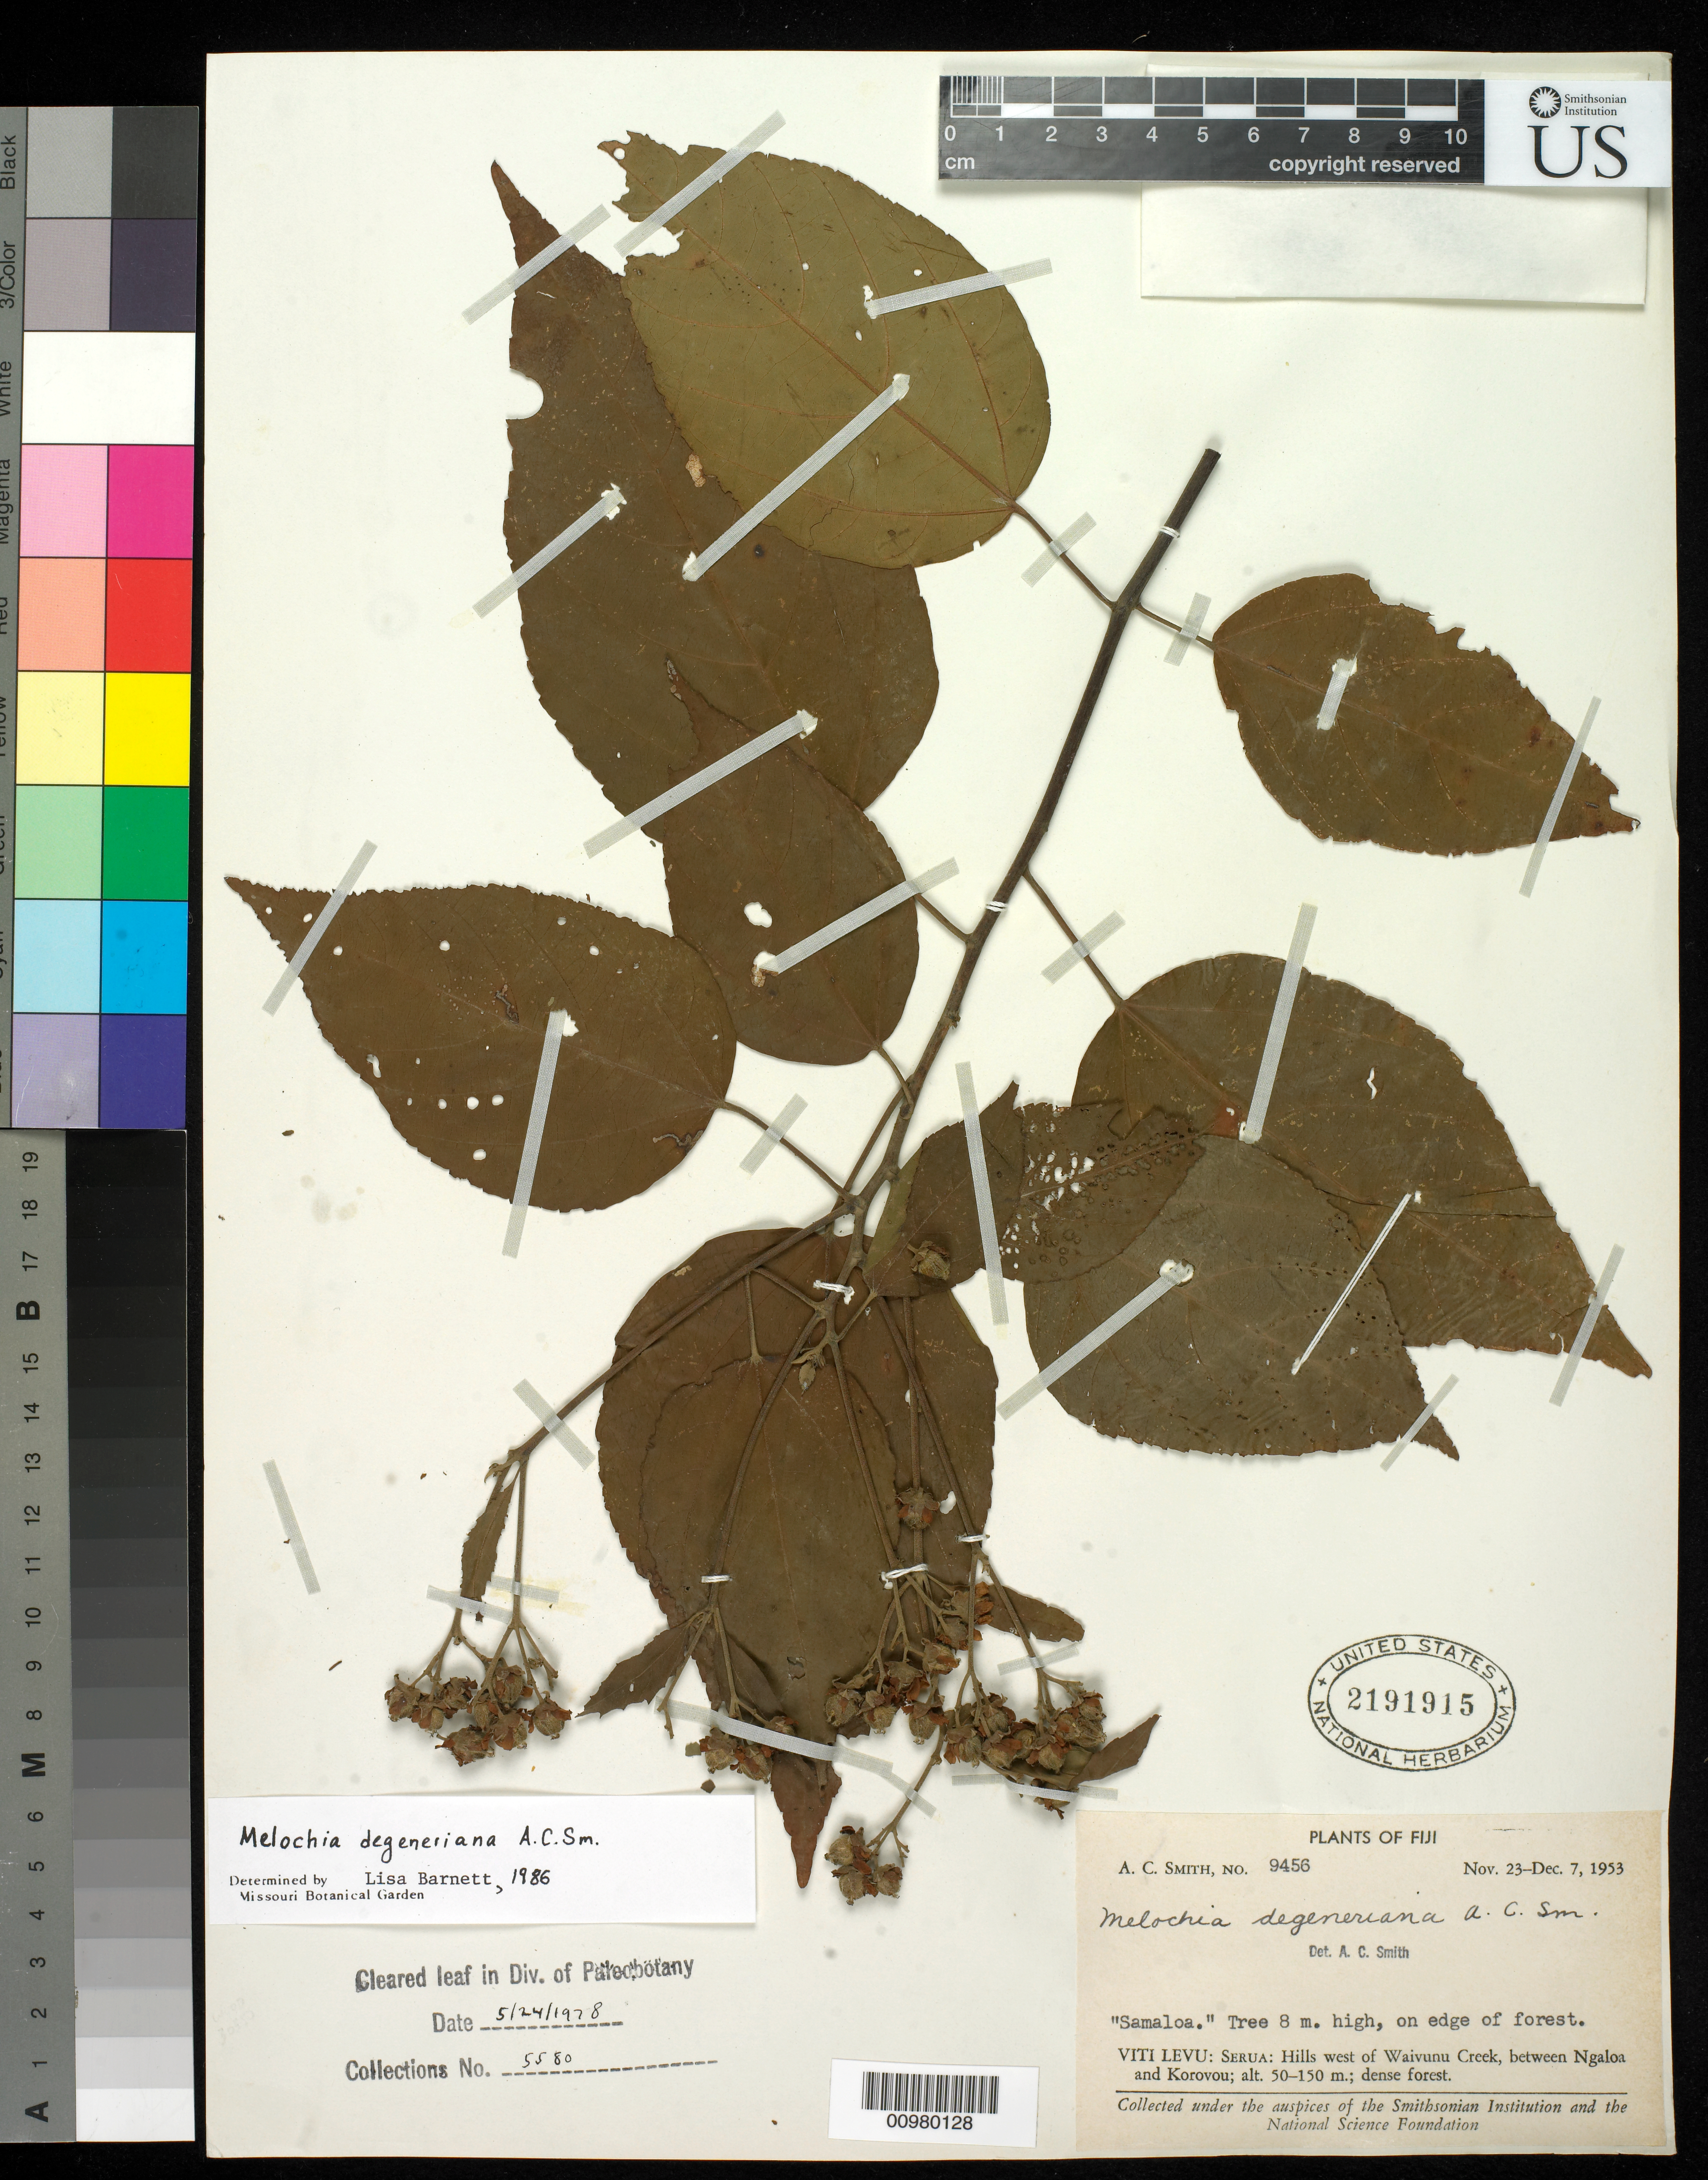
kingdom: Plantae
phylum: Tracheophyta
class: Magnoliopsida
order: Malvales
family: Malvaceae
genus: Melochia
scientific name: Melochia degeneriana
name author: A.C. Sm.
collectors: C. A. Smith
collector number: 9456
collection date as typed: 23 Nov 1953 to 07 Dec 1953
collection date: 1953-11-23/1953-12-07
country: Fiji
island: Viti Levu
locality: Serua: Hills W of Waivunu Creek, between Ngaloa and Korovou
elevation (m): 50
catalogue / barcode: US 2191915